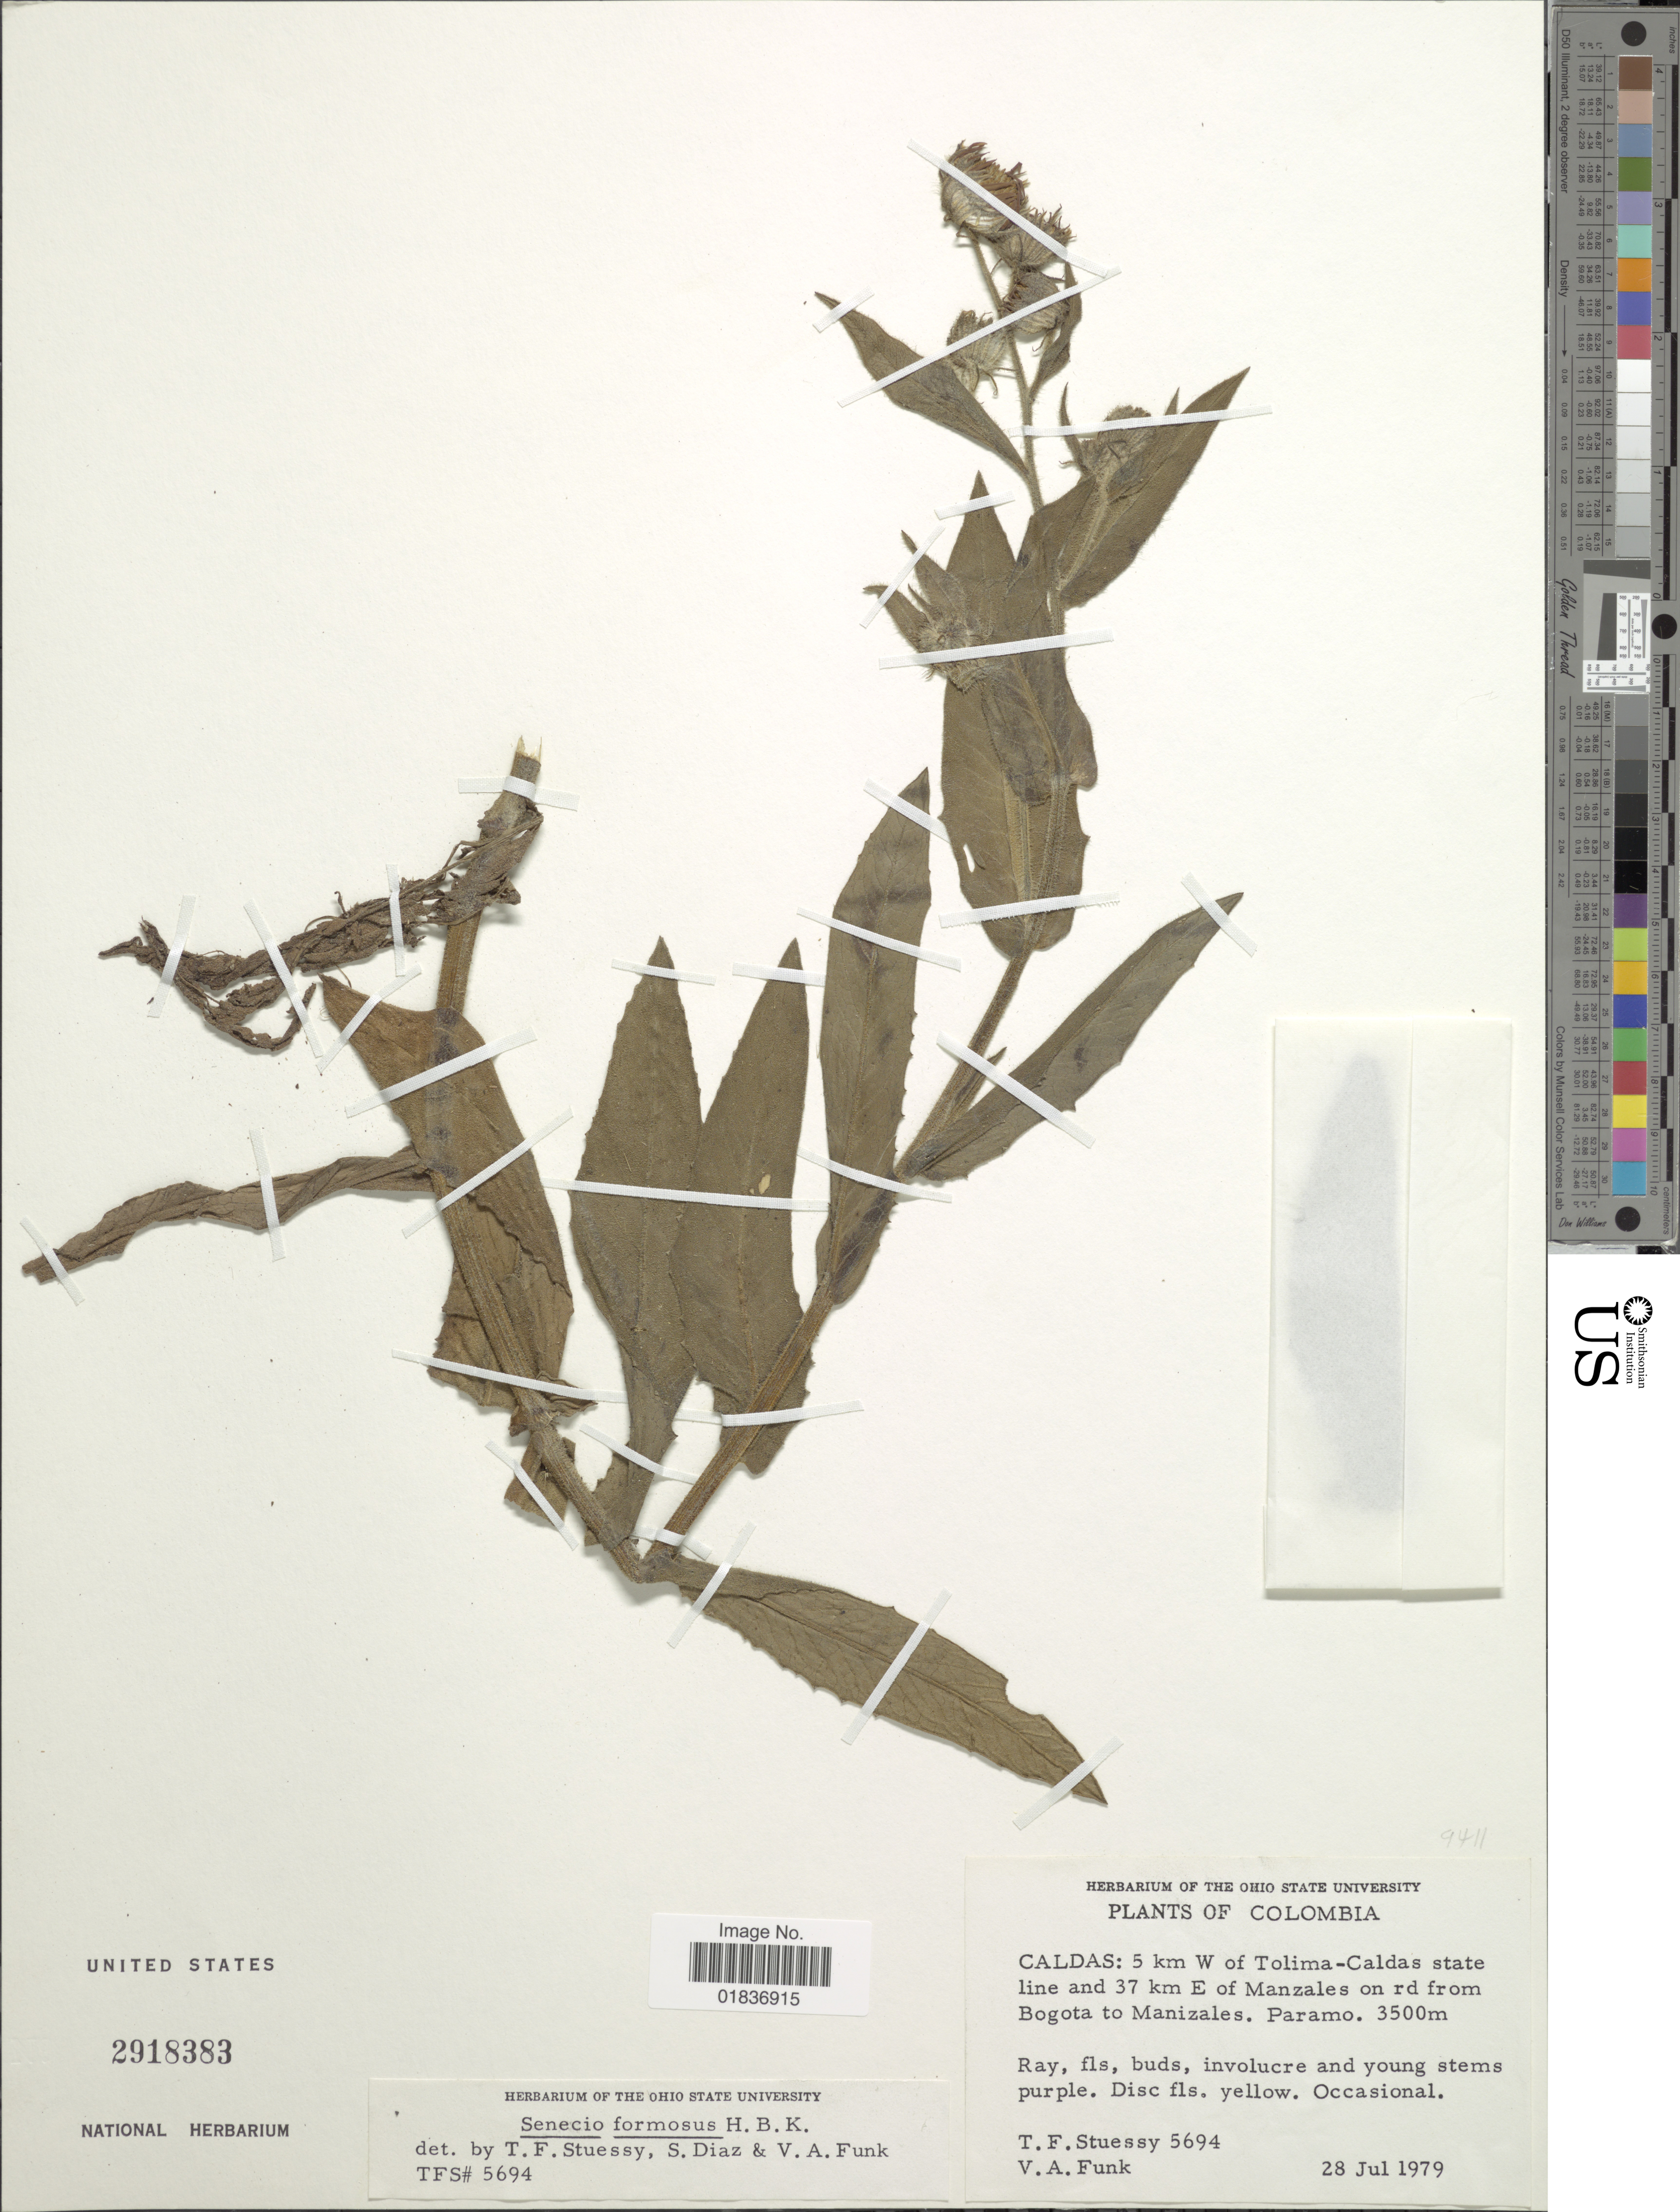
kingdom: Plantae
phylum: Tracheophyta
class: Magnoliopsida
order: Asterales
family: Asteraceae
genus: Senecio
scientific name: Senecio wedglacialis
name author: Cuatrec.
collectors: T. Steussy & V. Funk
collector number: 5694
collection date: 1979-07-28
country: Colombia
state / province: Caldas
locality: Caldas: 5 km W of Tolima-Caldas state line and 37 km E of Manzales on rd from Bogota to Manizales.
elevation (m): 3500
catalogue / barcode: US 2918383